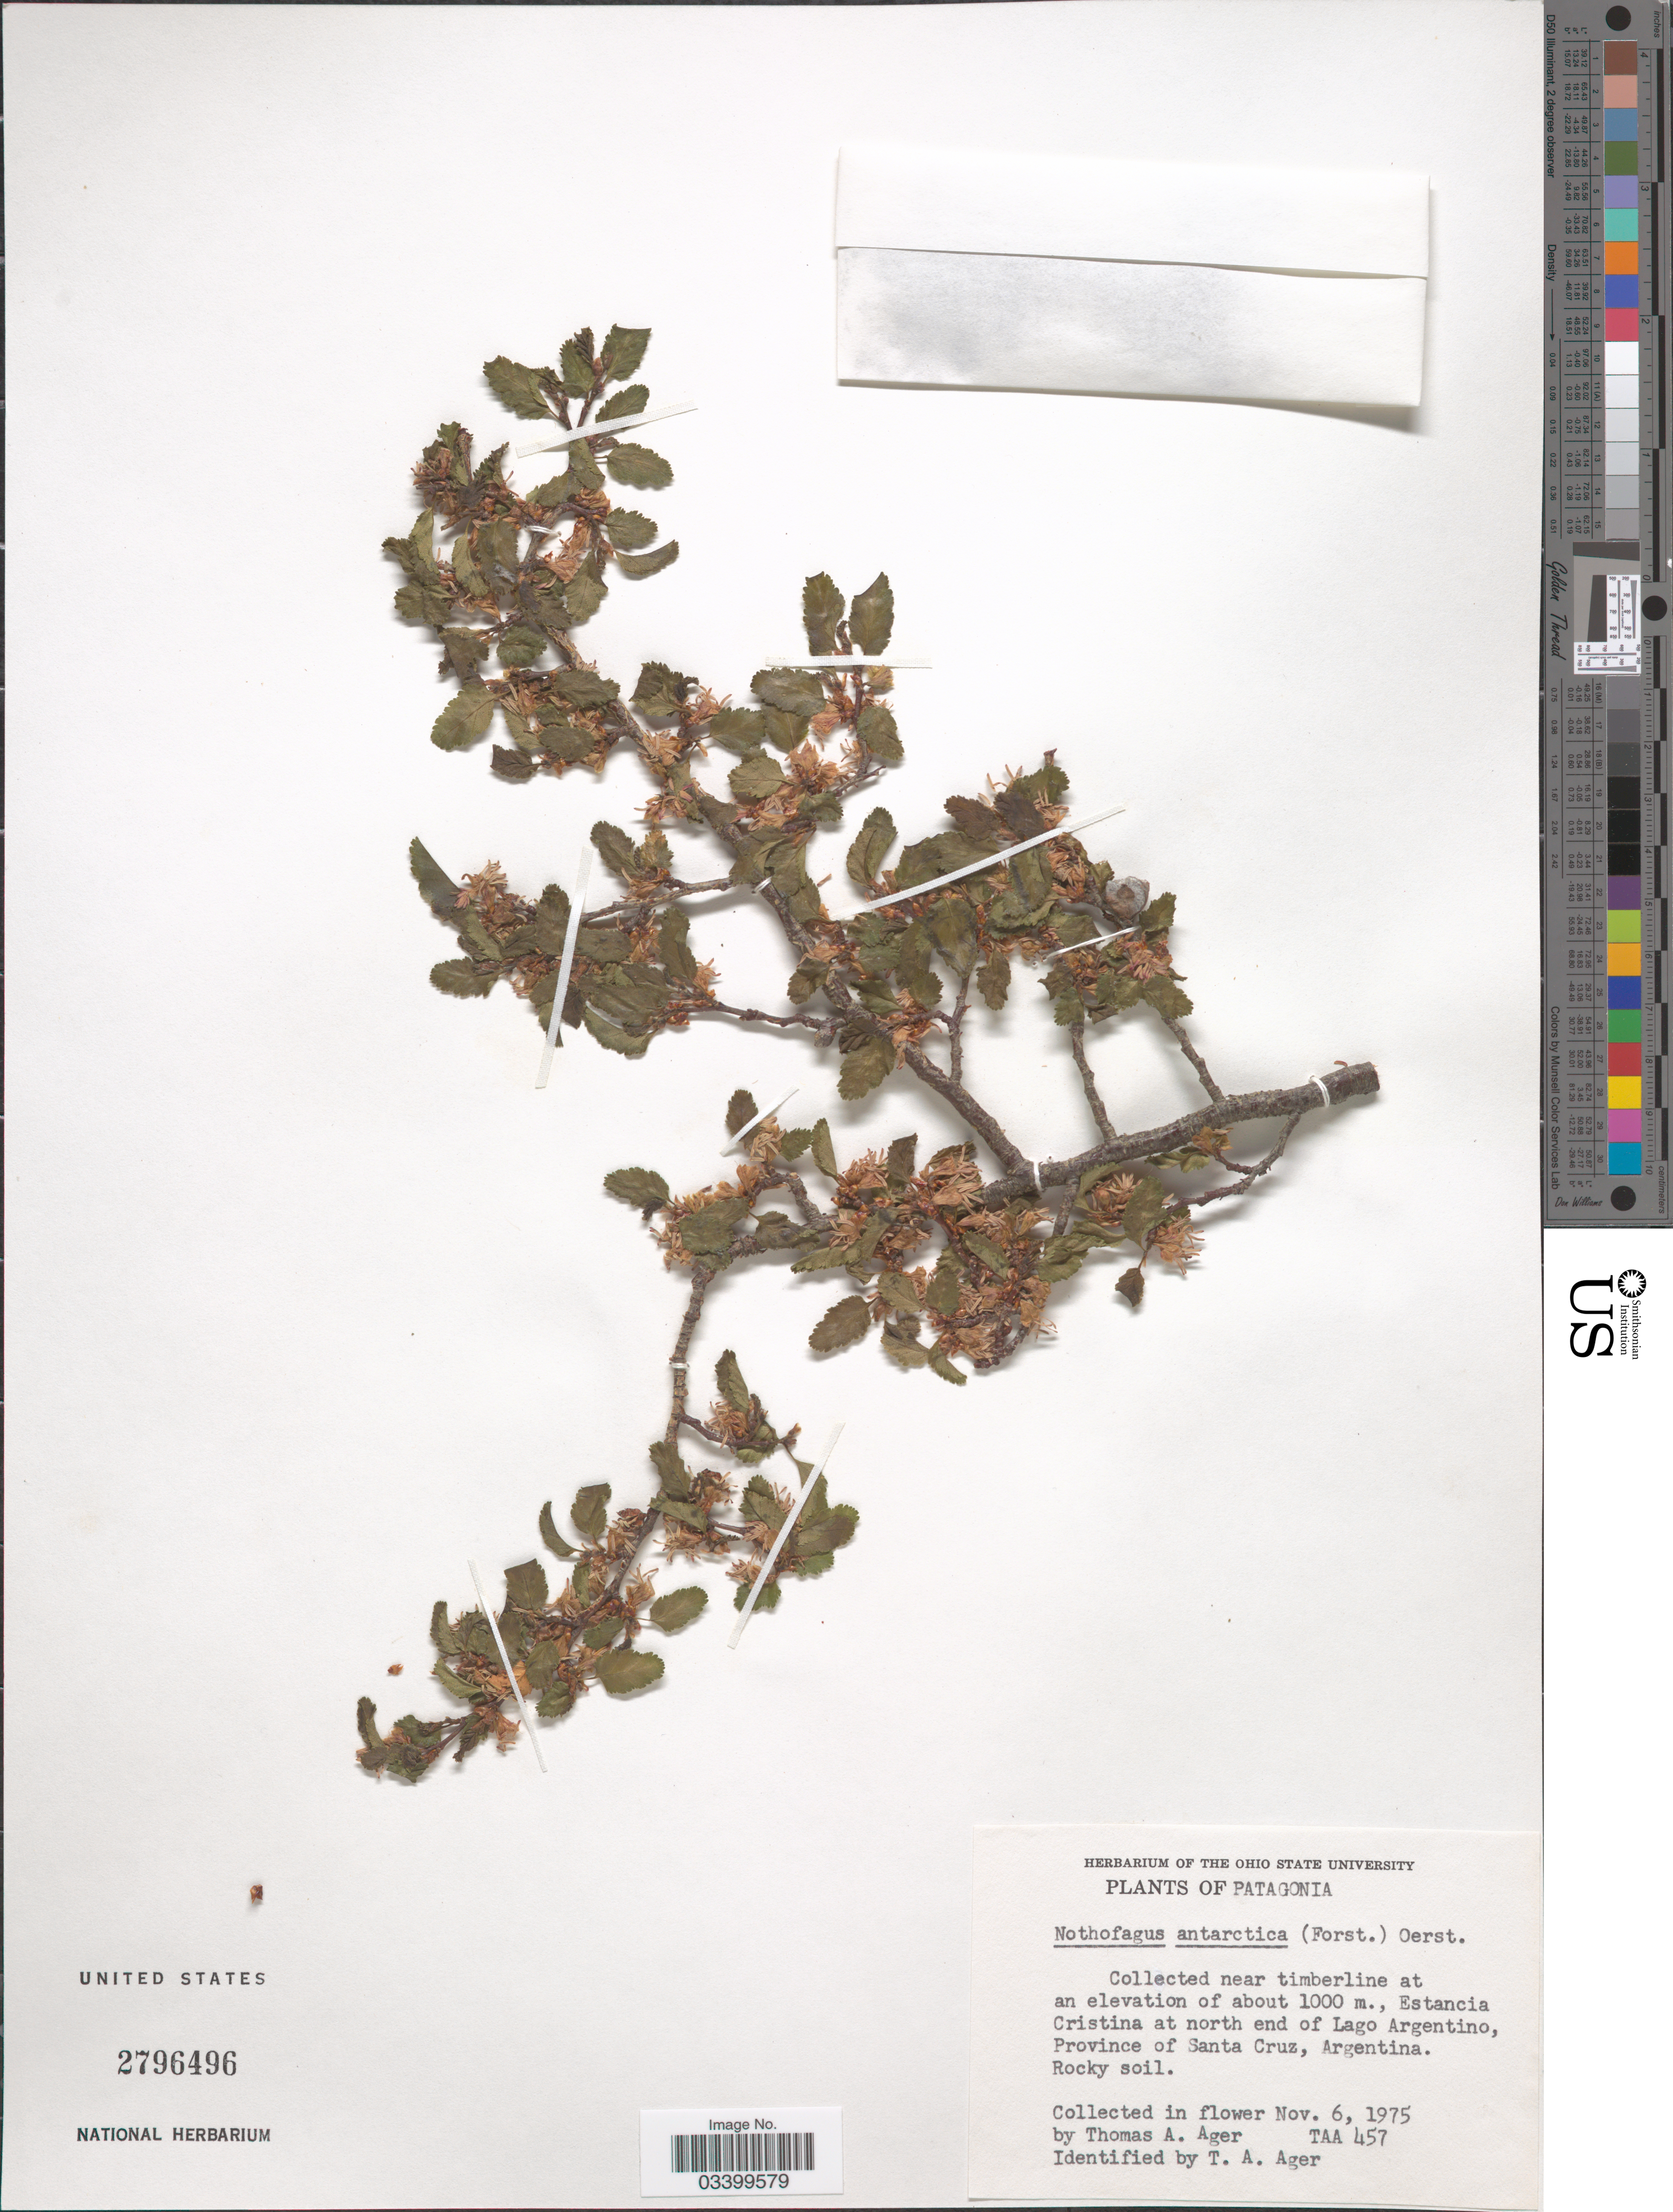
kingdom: Plantae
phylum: Tracheophyta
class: Magnoliopsida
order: Fagales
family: Nothofagaceae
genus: Nothofagus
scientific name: Nothofagus antarctica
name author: (G. Forst.) Oerst.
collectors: T. A. Ager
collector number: TAA457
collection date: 1975-11-06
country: Argentina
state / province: Santa Cruz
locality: Patagonia. Estancia Cristina at north end of Lago Argentino.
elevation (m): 1000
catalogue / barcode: US 2796496